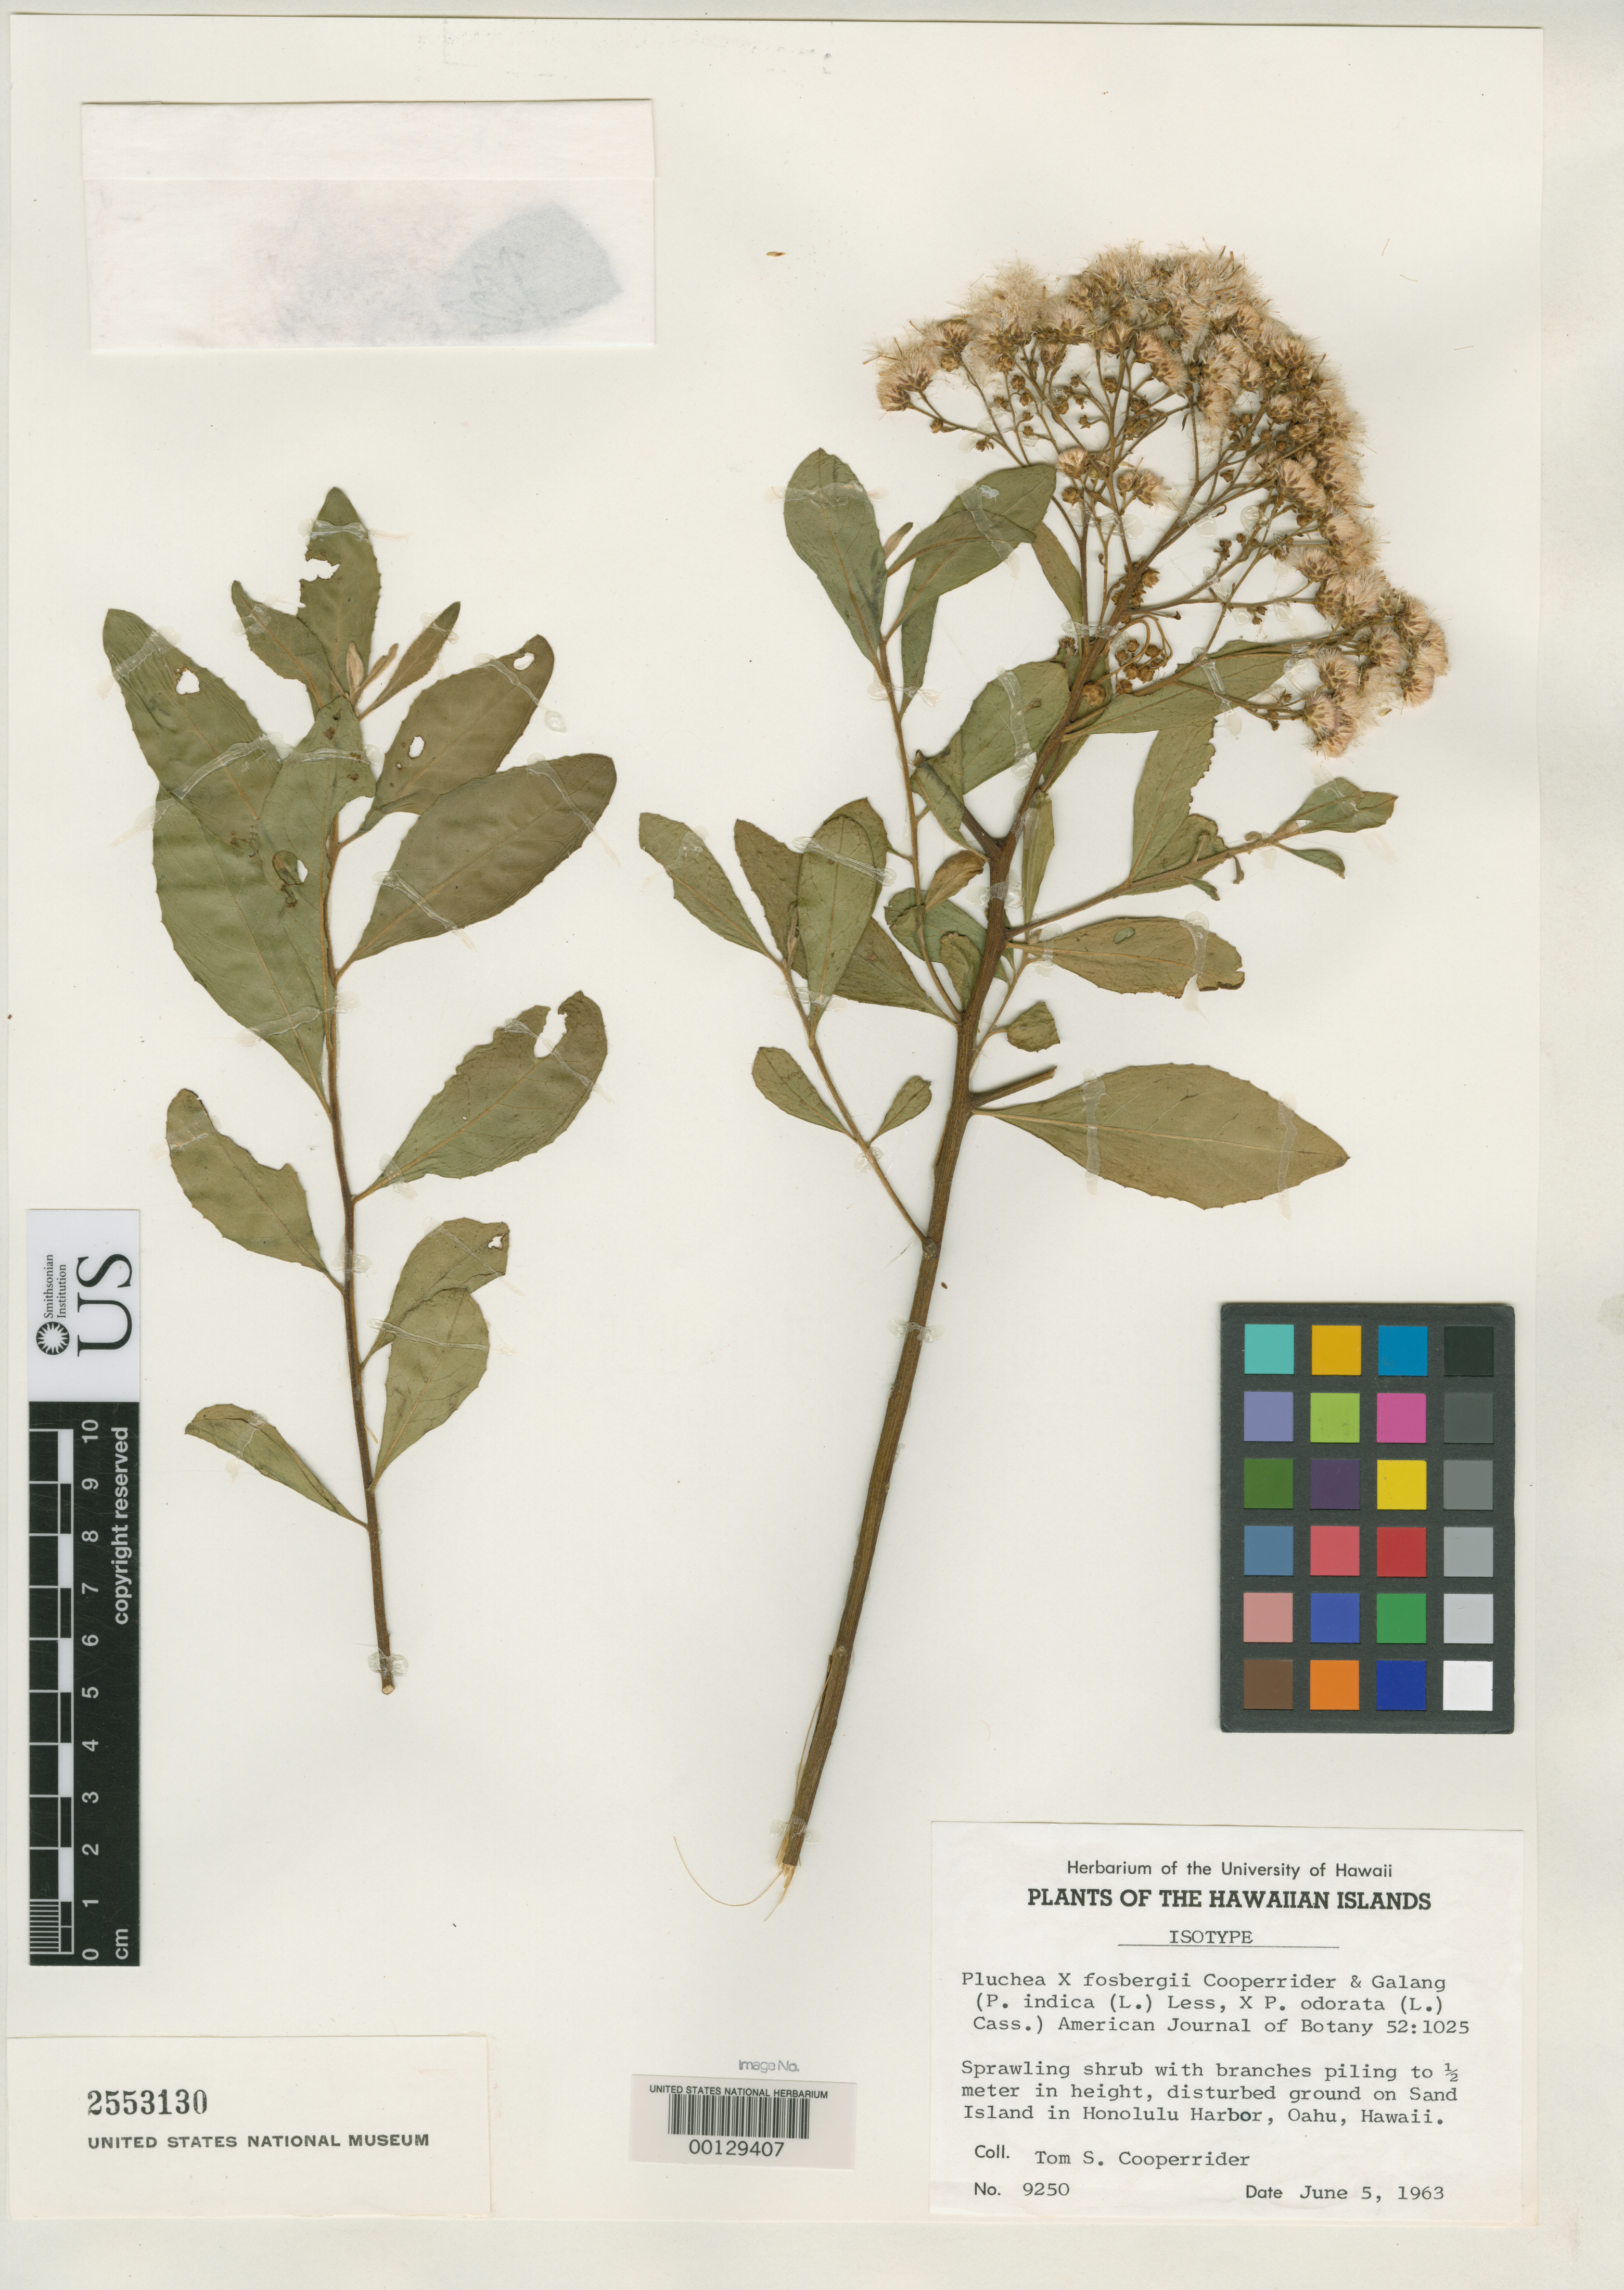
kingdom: Plantae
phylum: Tracheophyta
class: Magnoliopsida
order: Asterales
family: Asteraceae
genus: Pluchea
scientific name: Pluchea x fosbergii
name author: Cooperr. & Galang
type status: Isotype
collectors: T. S. Cooperrider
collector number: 9250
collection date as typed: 05 Jun 1963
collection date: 1963-06-05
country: United States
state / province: Hawaii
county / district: Honolulu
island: Sand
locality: Island off Oahu.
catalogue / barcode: US 2553130